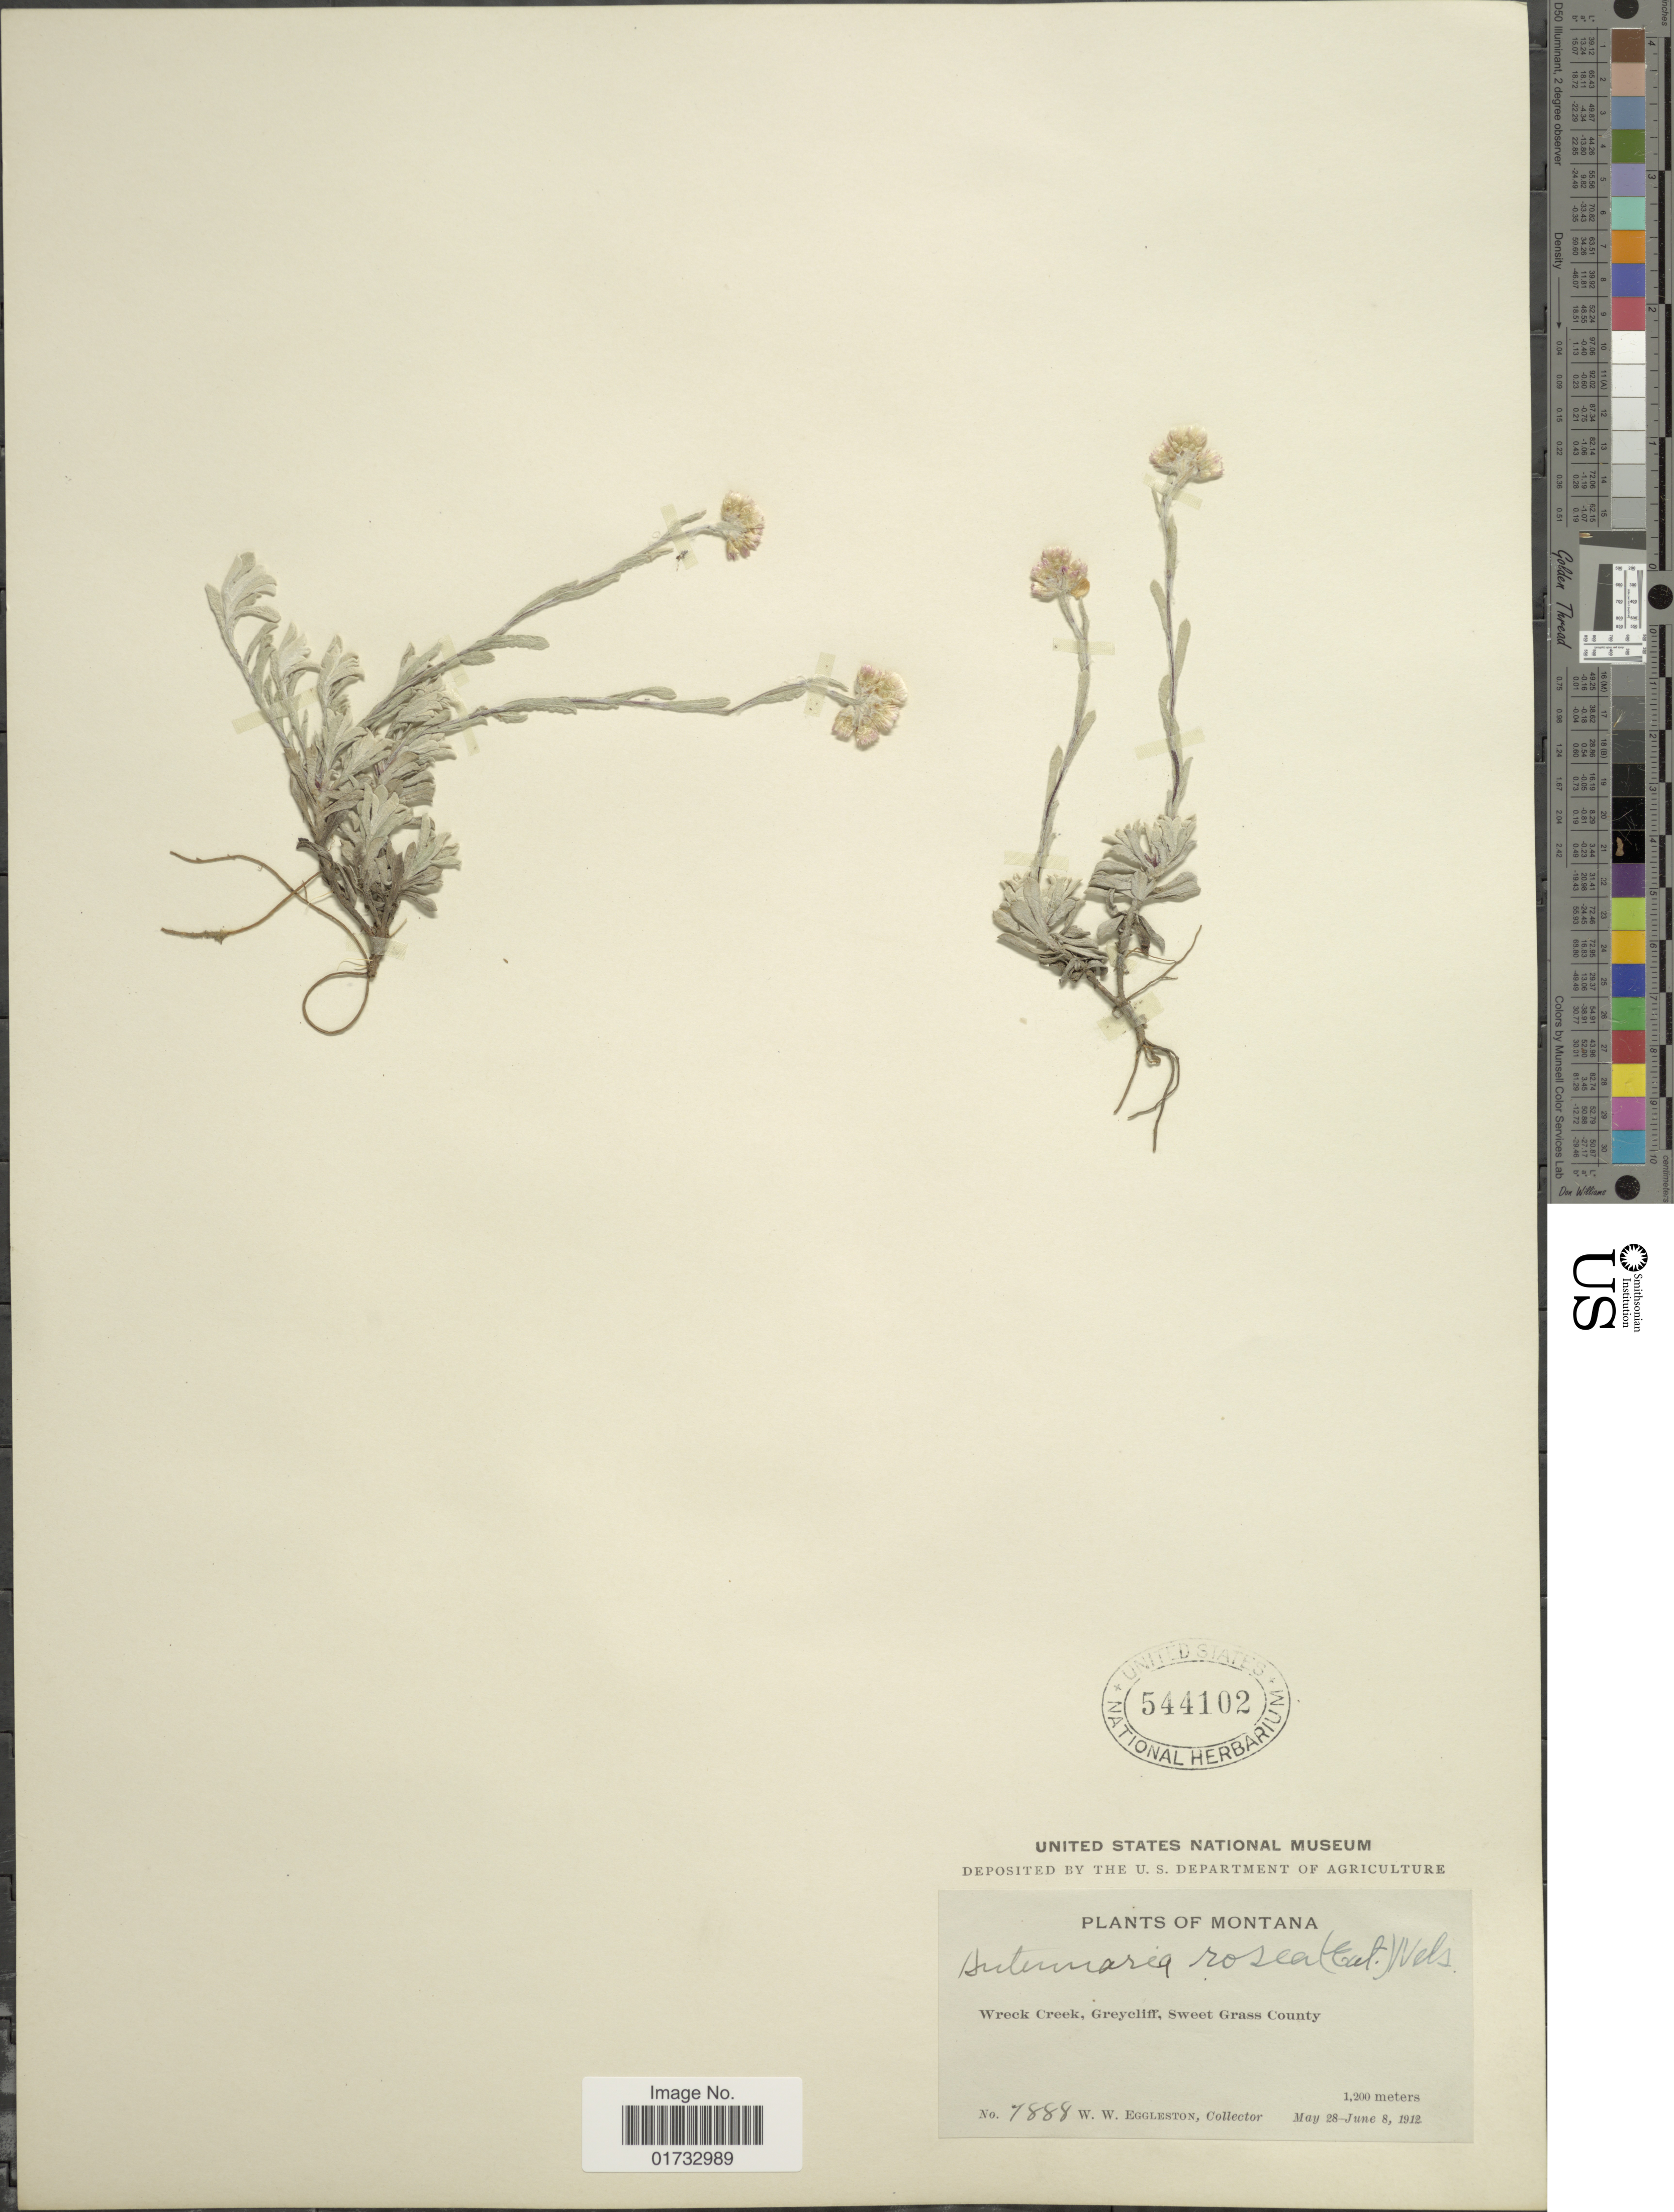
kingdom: Plantae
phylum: Tracheophyta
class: Magnoliopsida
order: Asterales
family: Asteraceae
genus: Antennaria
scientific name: Antennaria rosea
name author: Greene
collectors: W. W. Eggleston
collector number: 7888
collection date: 1912-05-28/1912-06-08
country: United States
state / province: Montana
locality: Wreck Creek, Greycliff, Sweet Grass County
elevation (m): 1200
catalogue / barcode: US 544102